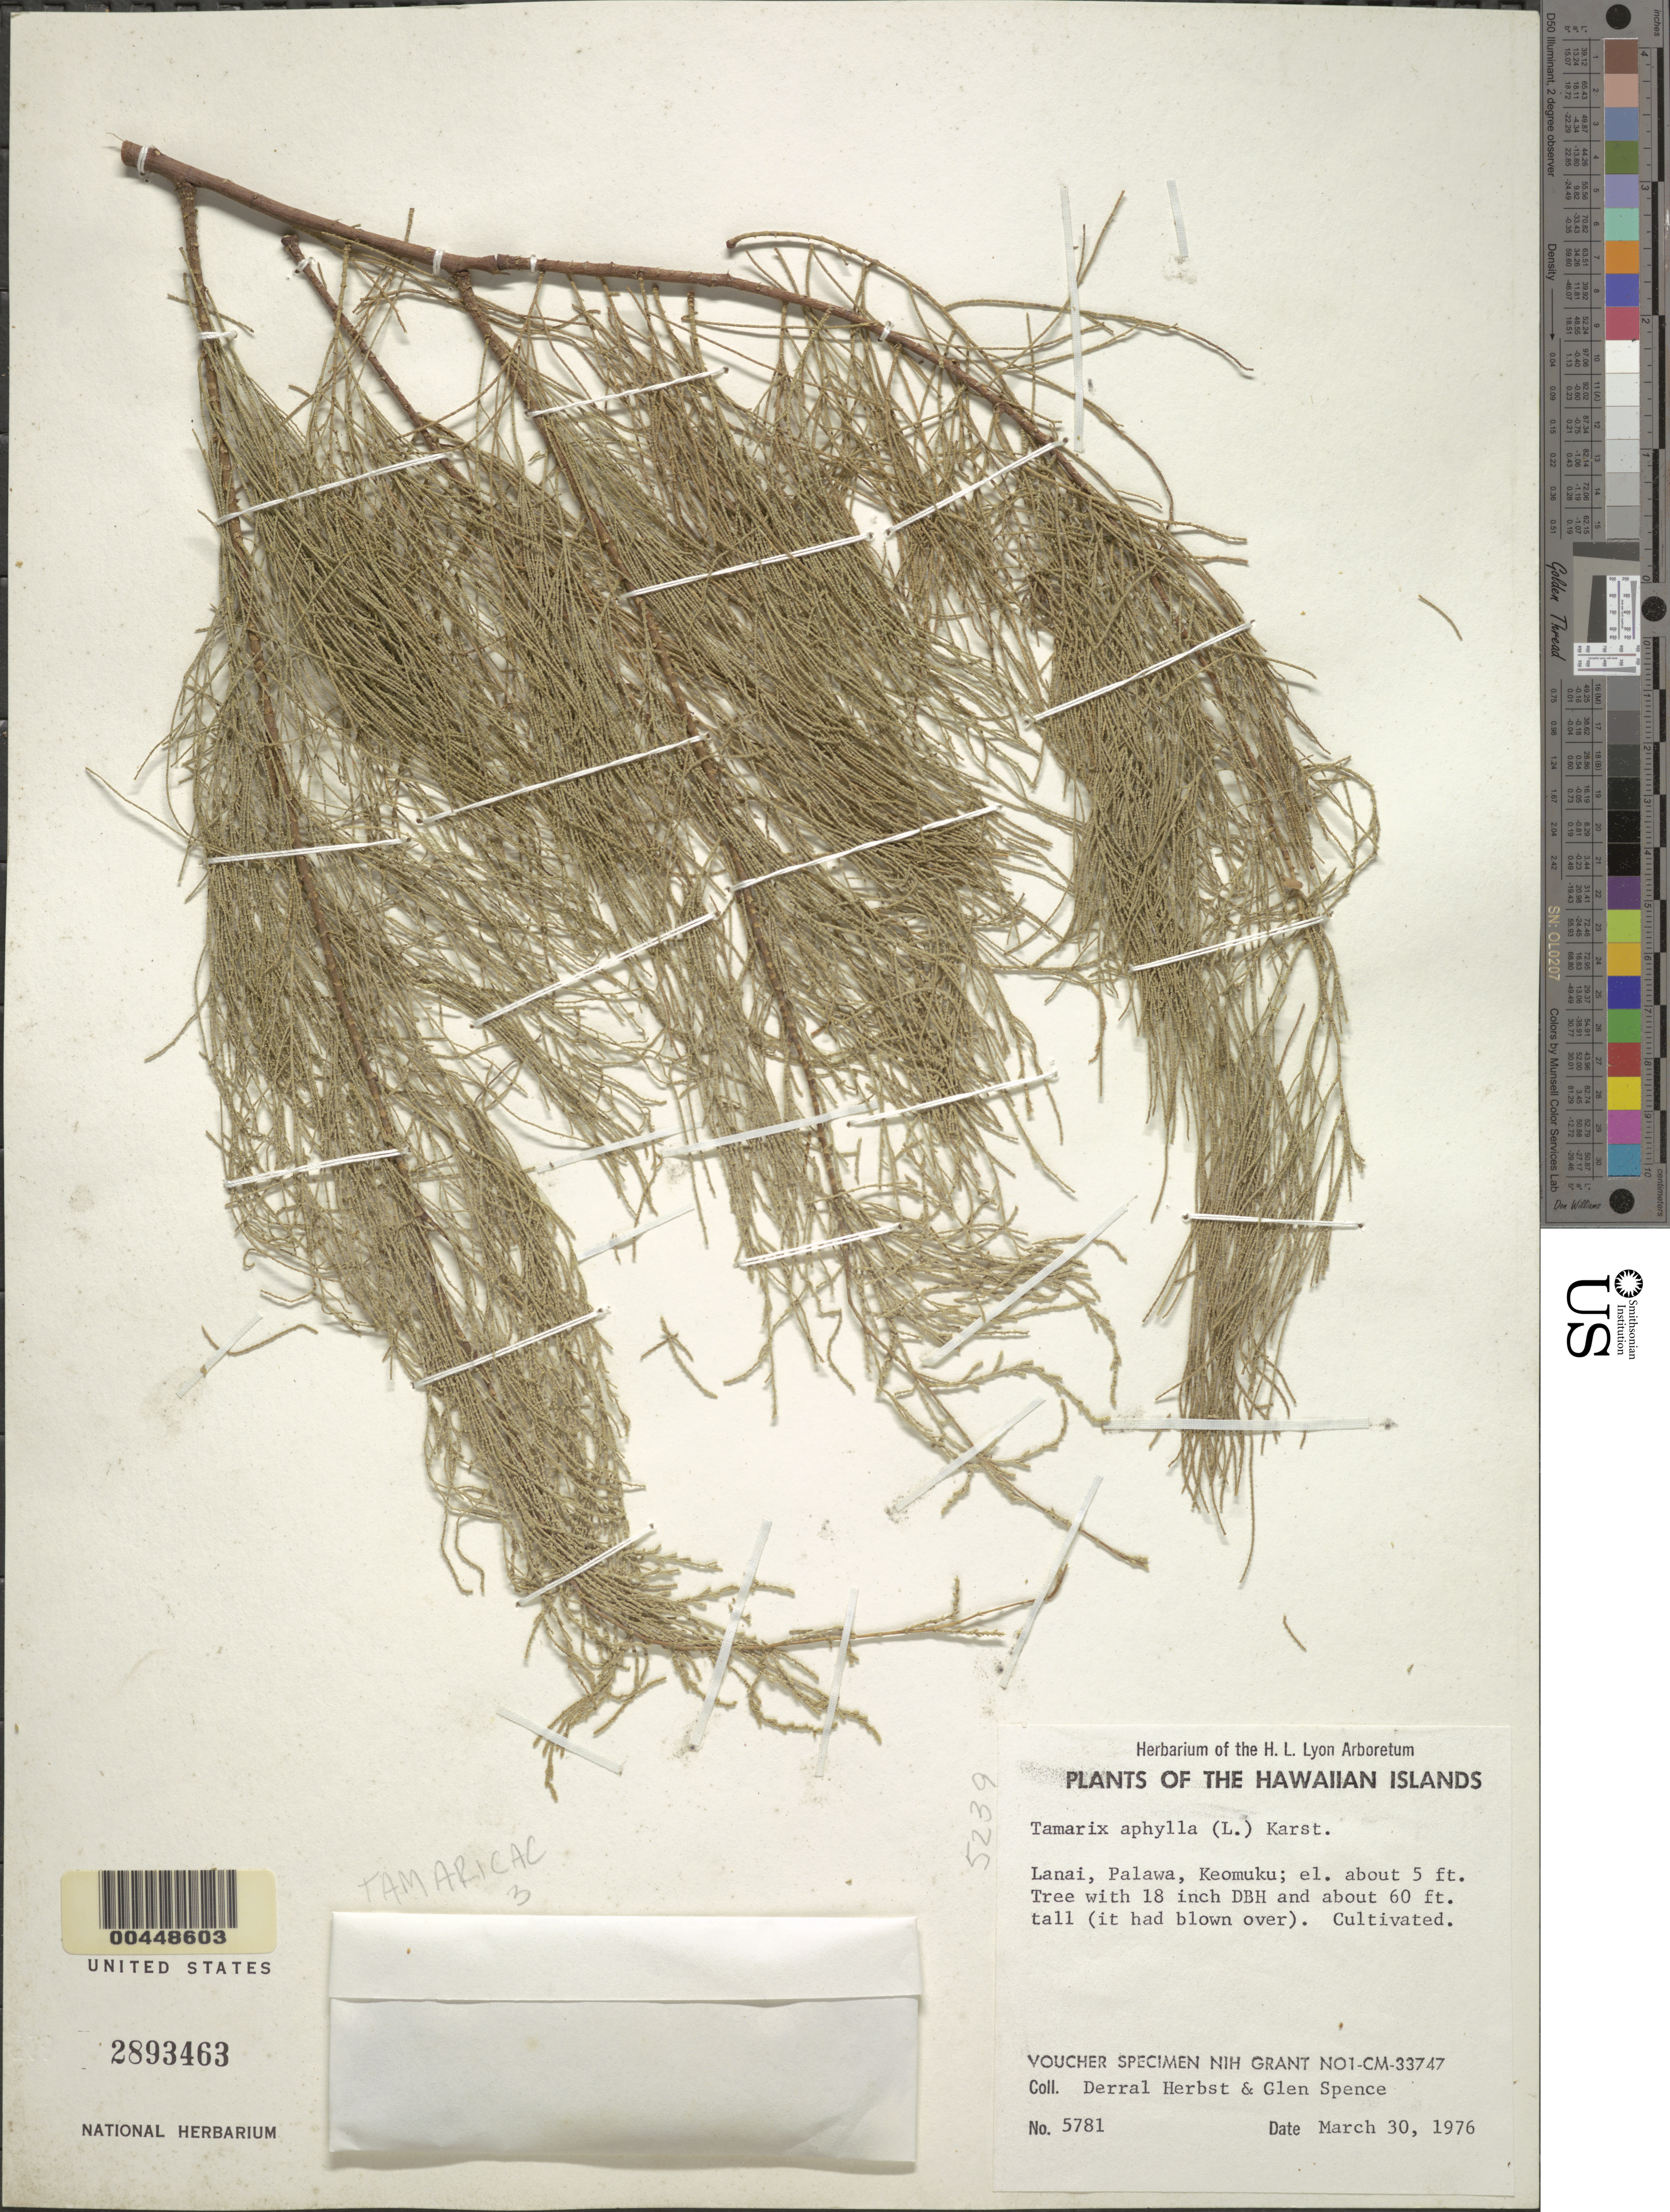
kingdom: Plantae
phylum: Tracheophyta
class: Magnoliopsida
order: Caryophyllales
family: Tamaricaceae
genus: Tamarix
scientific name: Tamarix aphylla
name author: (L.) H. Karst.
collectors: D. R. Herbst & G. Spence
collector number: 5781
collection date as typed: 30 Mar 1976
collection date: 1976-03-30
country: United States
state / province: Hawaii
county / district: Maui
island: Lana'i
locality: Palawa, Keomuku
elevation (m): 2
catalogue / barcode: US 2893463